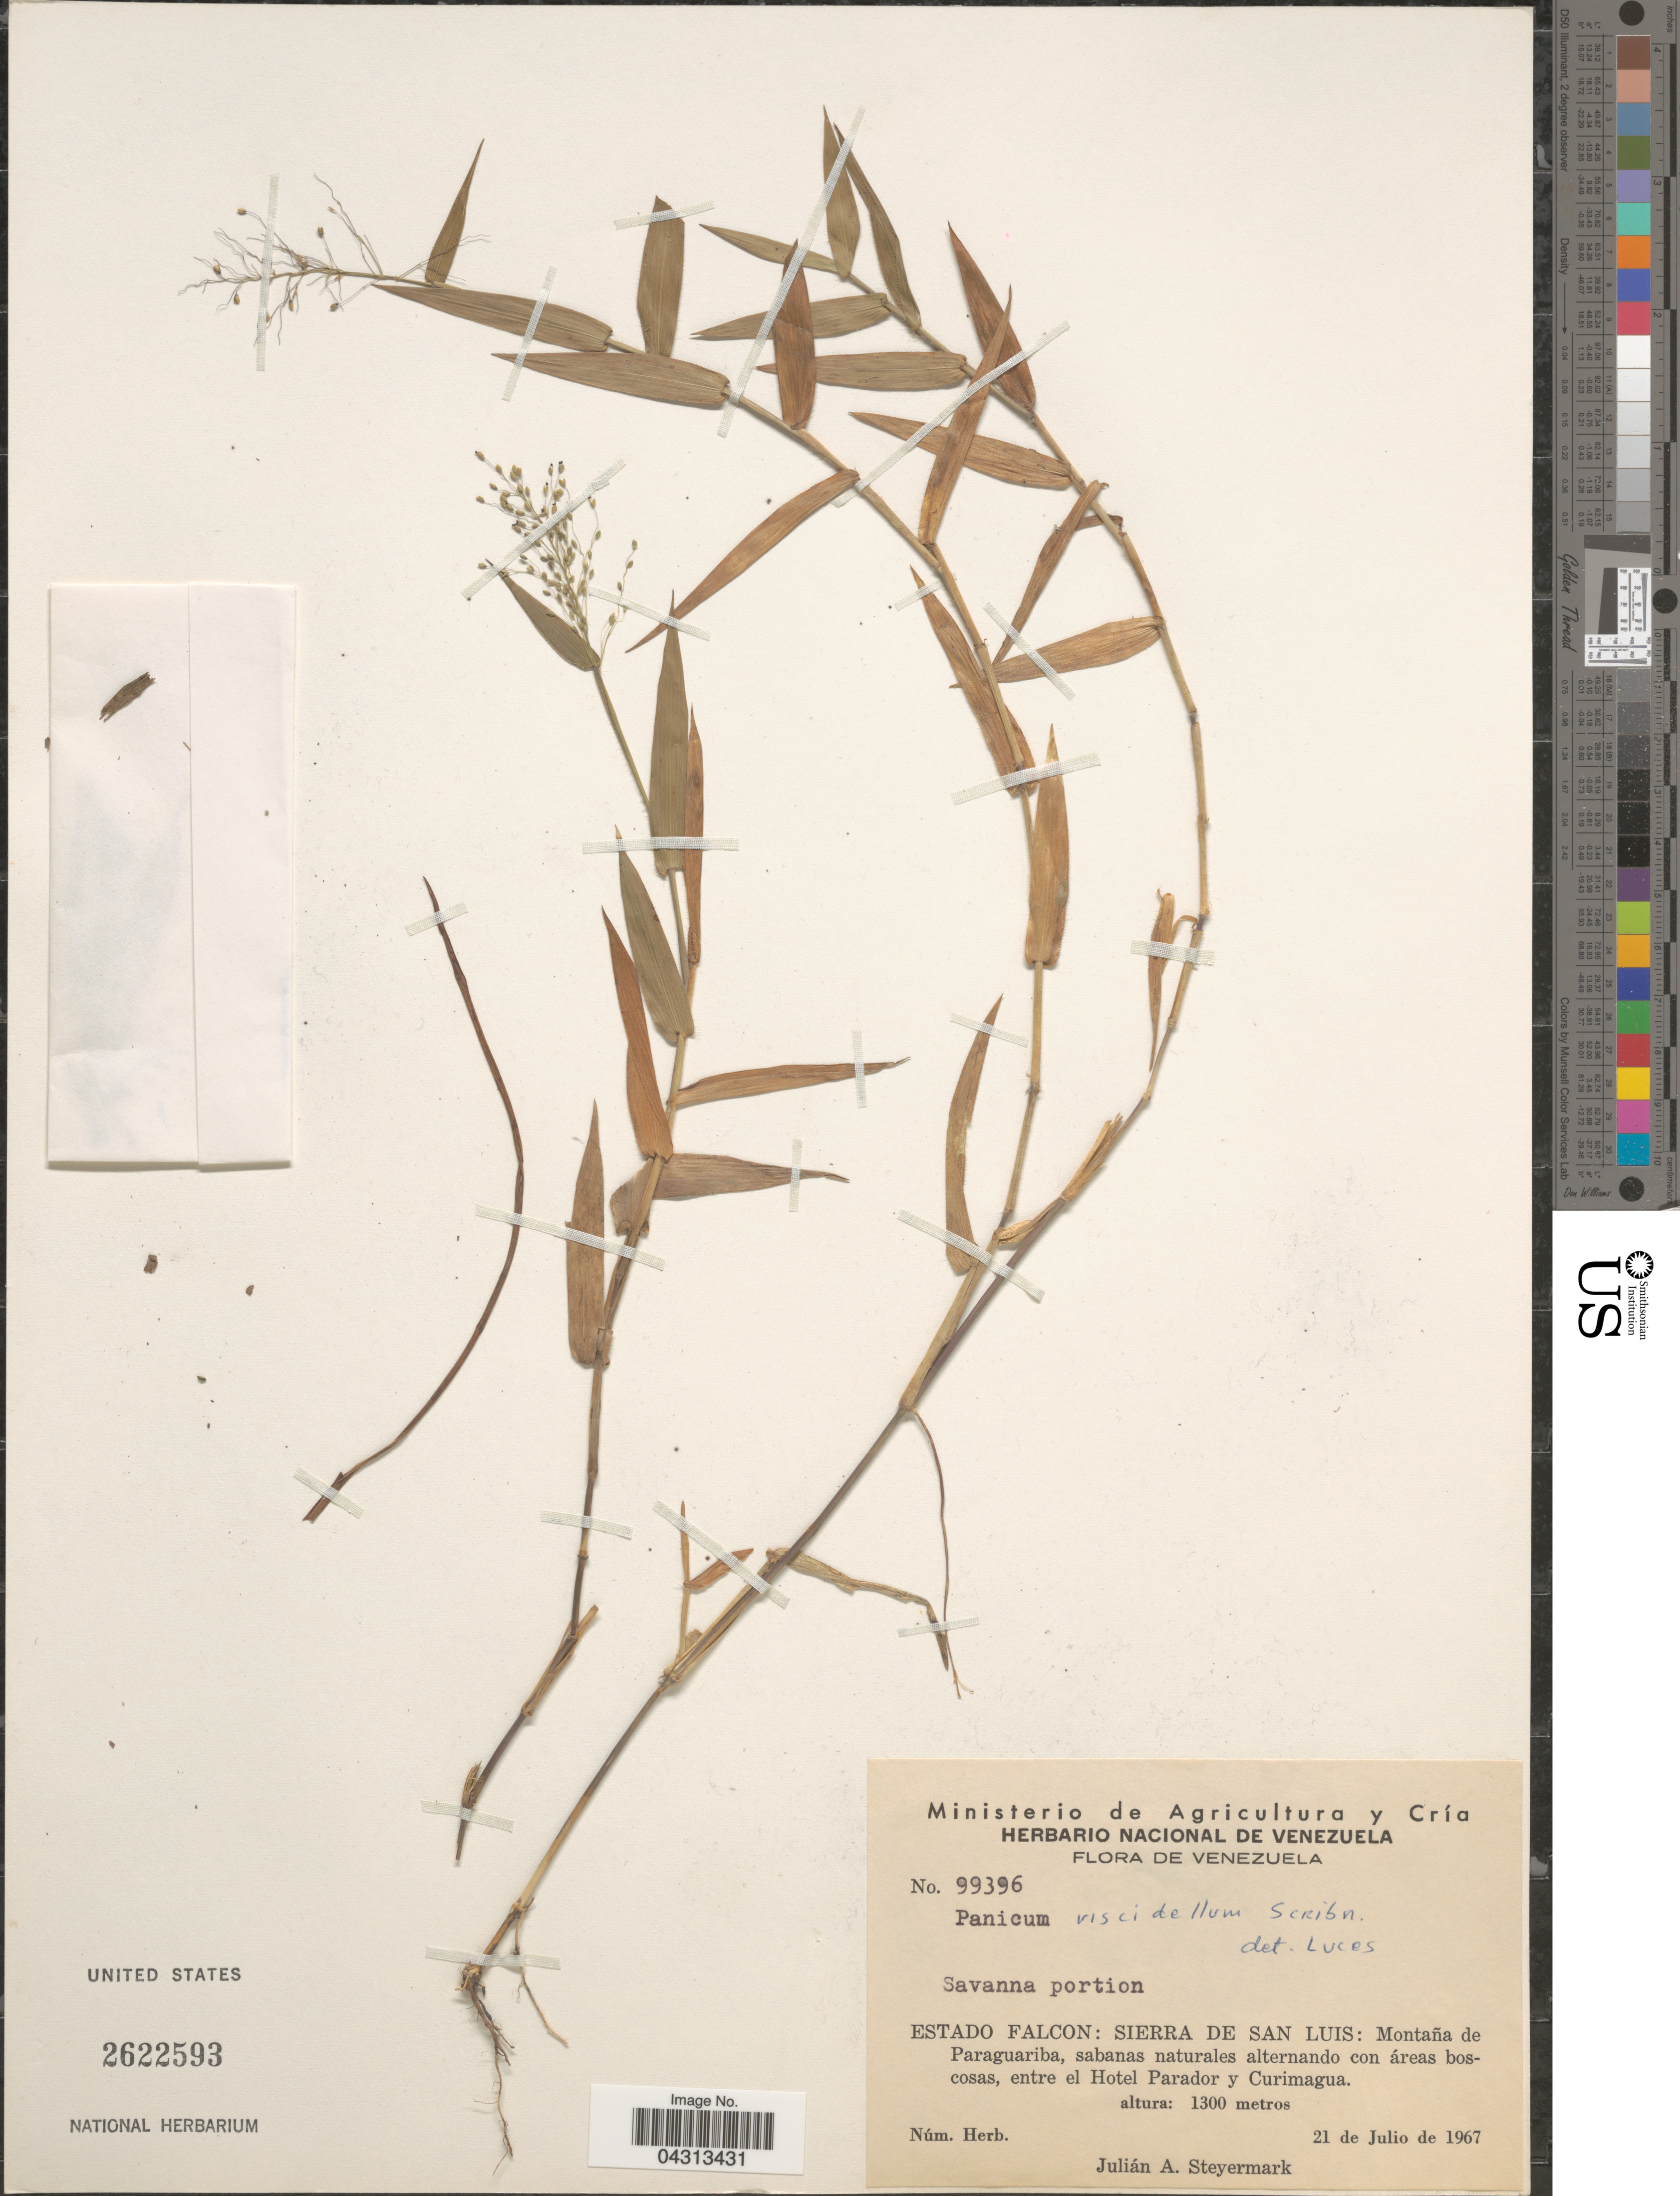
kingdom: Plantae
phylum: Tracheophyta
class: Liliopsida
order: Poales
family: Poaceae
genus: Dichanthelium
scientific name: Dichanthelium viscidellum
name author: (Scribn.) Gould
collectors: J. Steyermark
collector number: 99396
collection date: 1967-07-21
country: Venezuela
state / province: Falcon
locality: Sierra de San Luis: Montaña de Paraguariba, sabanas naturales alternando con áreas boscosas, entre el Hotel Parador y Curimagua.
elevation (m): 1300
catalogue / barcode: US 2622593